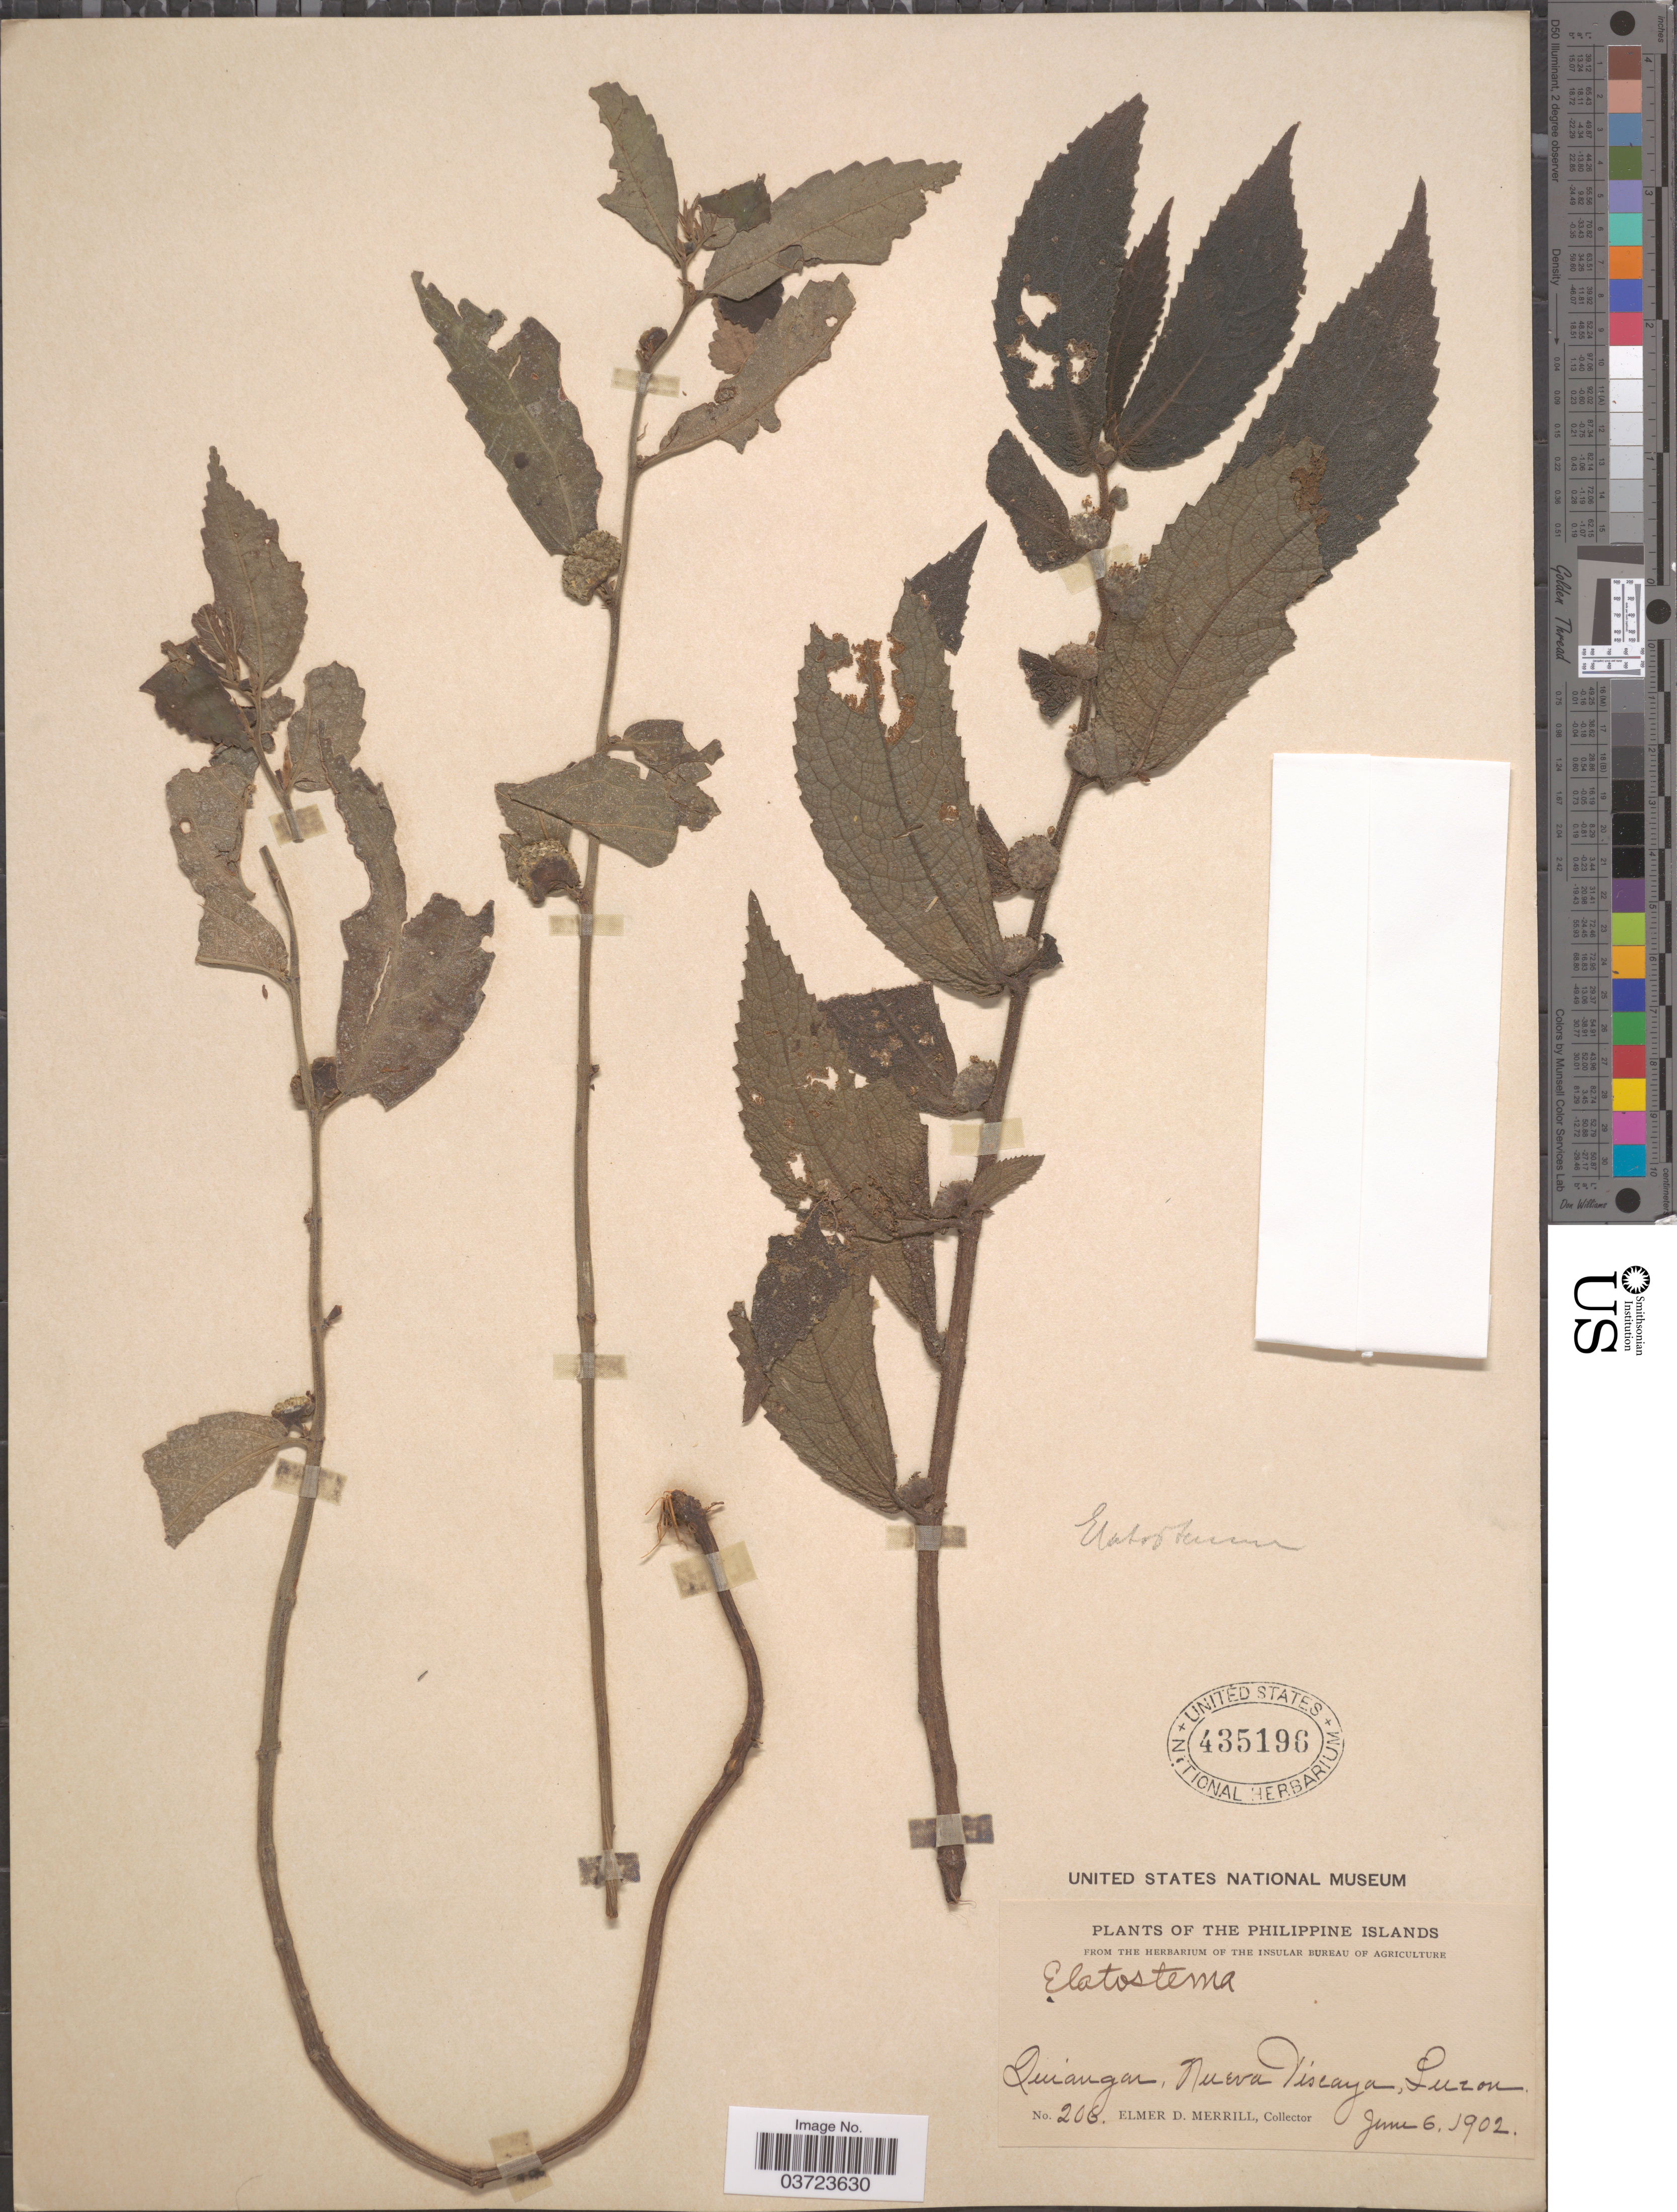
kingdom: Plantae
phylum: Tracheophyta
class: Magnoliopsida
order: Rosales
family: Urticaceae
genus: Elatostema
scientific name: Elatostema sp.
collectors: E. D. Merrill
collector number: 206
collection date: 1902-06-06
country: Philippines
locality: The Philippine Islands. Quiangan, Nueva Viscaya, Luzon.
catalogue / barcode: US 435196